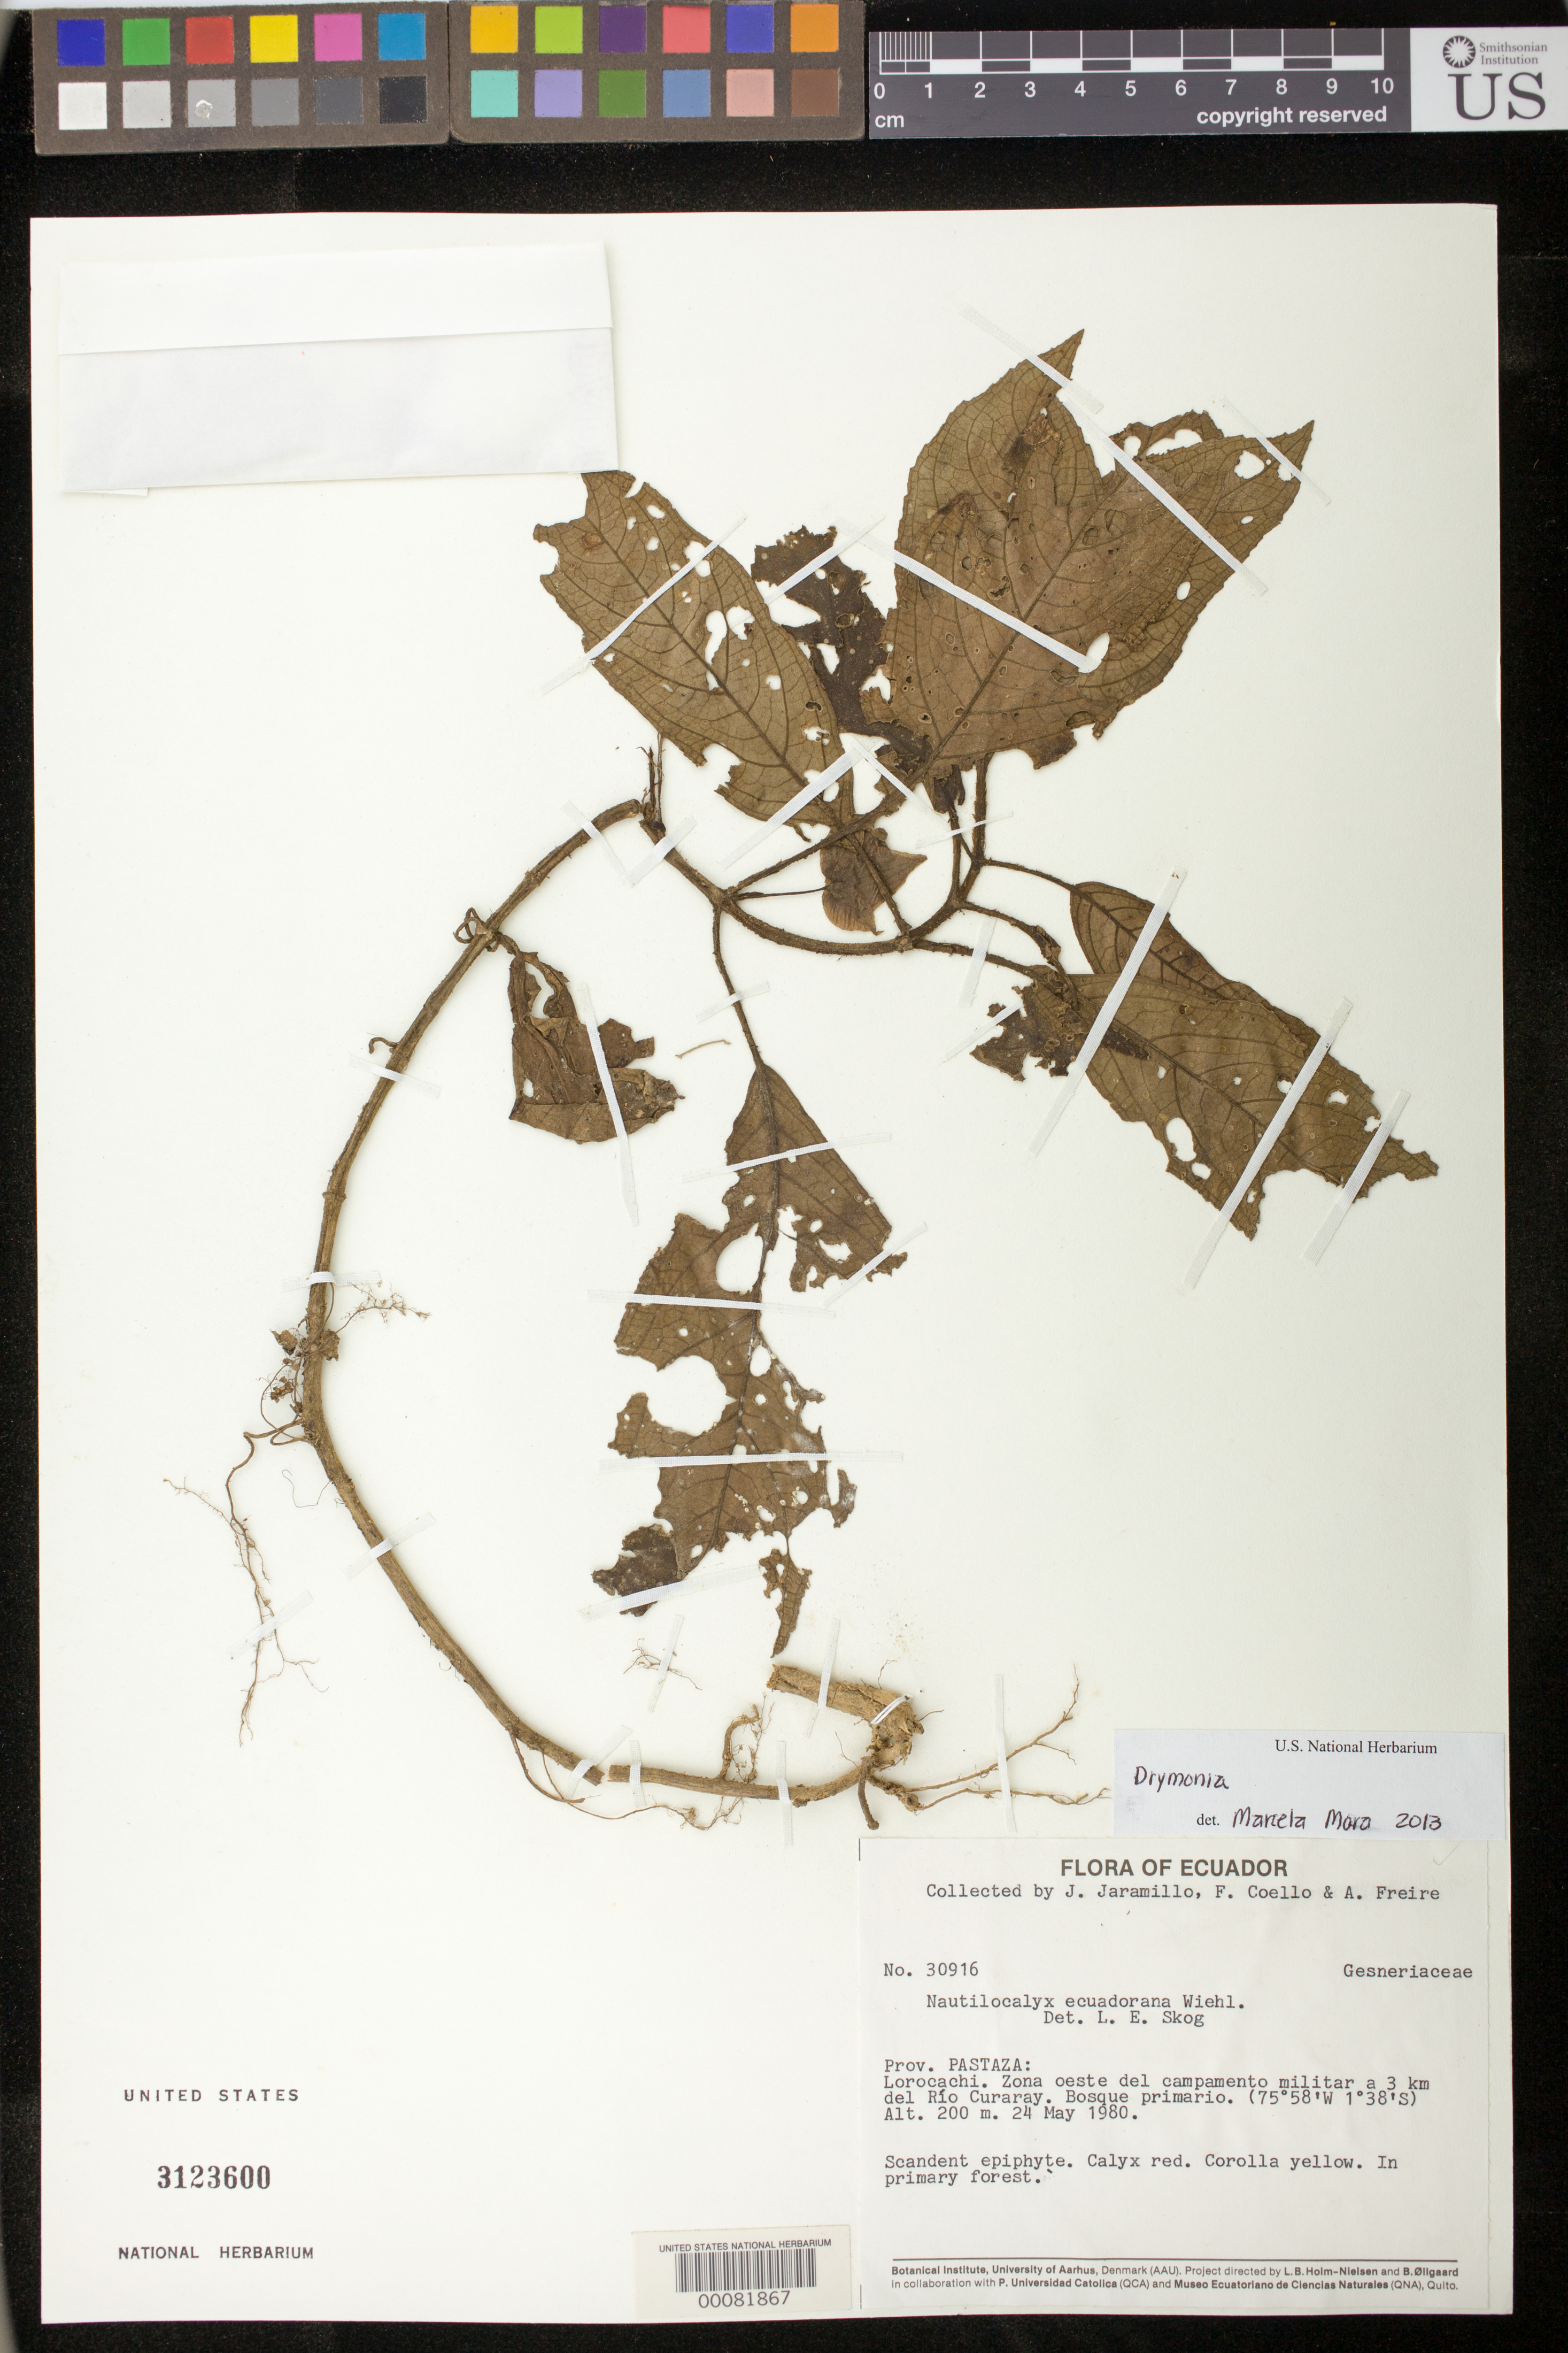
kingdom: Plantae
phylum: Tracheophyta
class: Magnoliopsida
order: Lamiales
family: Gesneriaceae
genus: Drymonia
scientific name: Drymonia sp.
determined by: Mora, M. Marcela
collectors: J. L. Jaramillo & et al.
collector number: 30916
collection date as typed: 24 May 1980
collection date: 1980-05-24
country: Ecuador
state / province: Pastaza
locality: Lorocachi, west zone of military camp 3 km from Rio Curaray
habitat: Primary forest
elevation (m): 200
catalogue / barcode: US 3123600